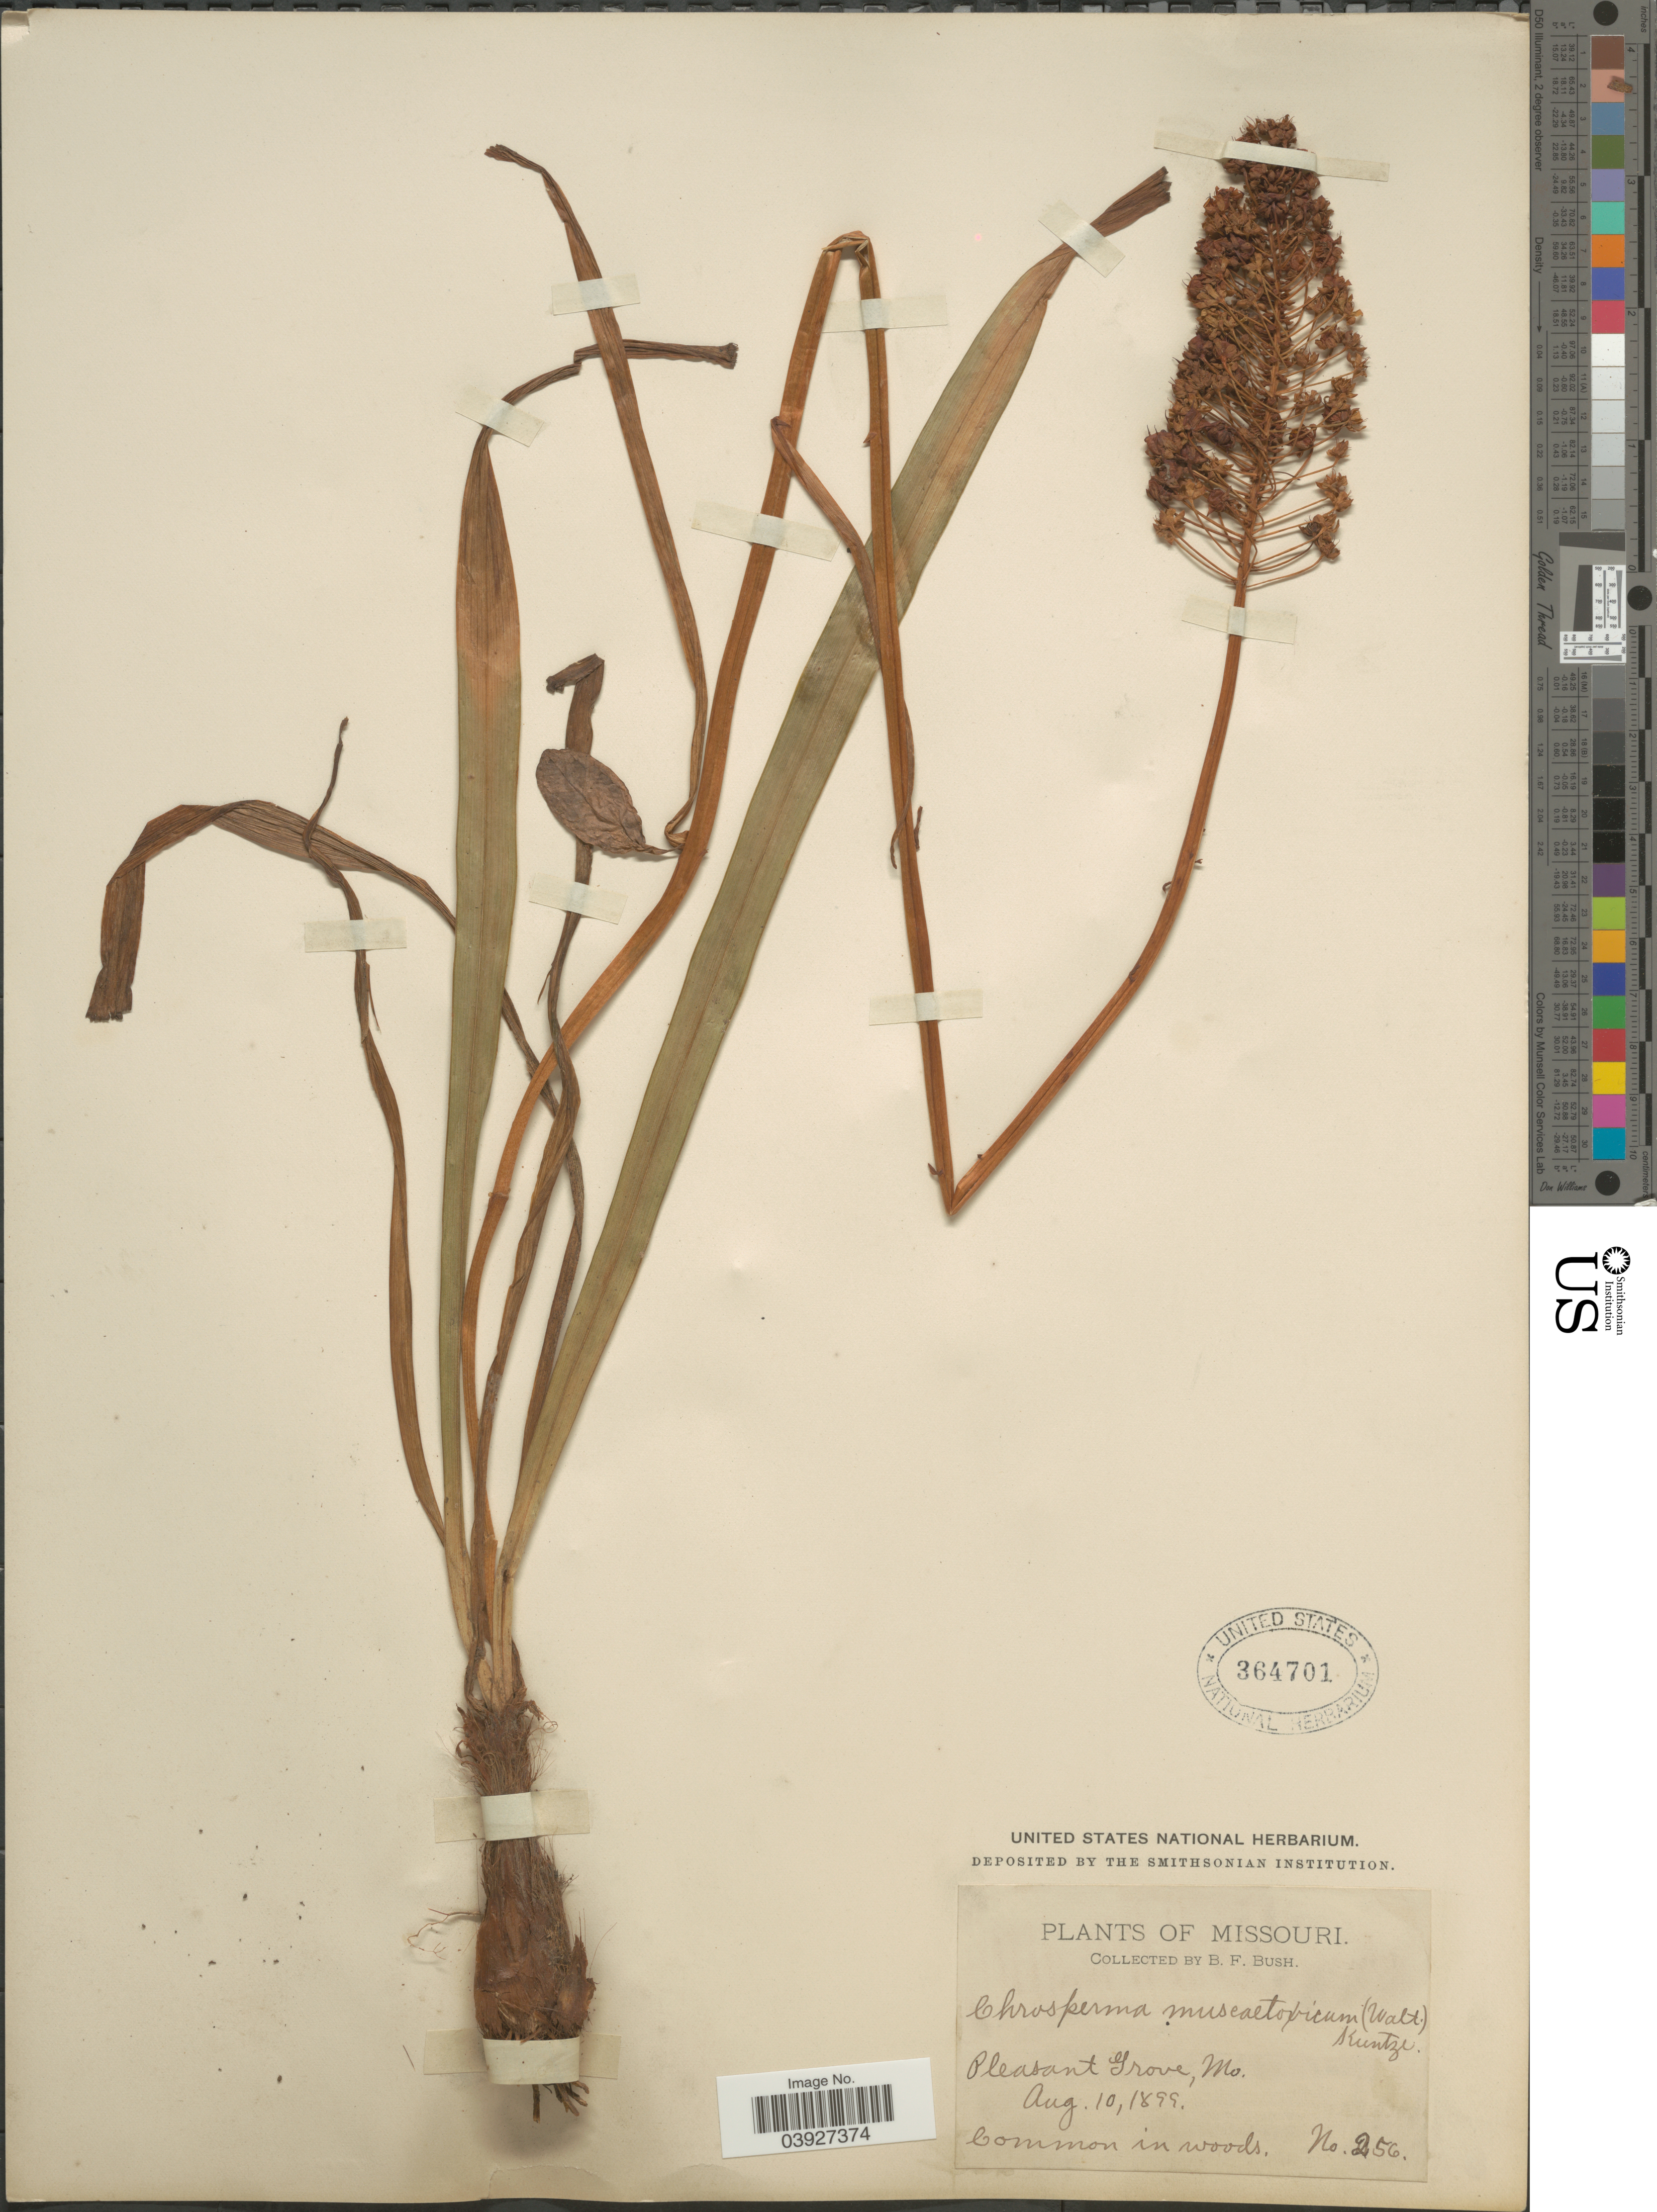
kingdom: Plantae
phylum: Tracheophyta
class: Liliopsida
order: Liliales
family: Melanthiaceae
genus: Amianthium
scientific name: Amianthium muscitoxicum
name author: (Walter) A. Gray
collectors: B. F. Bush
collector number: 256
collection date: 1899-08-10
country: United States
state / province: Missouri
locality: Pleasant Grove.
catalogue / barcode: US 364701